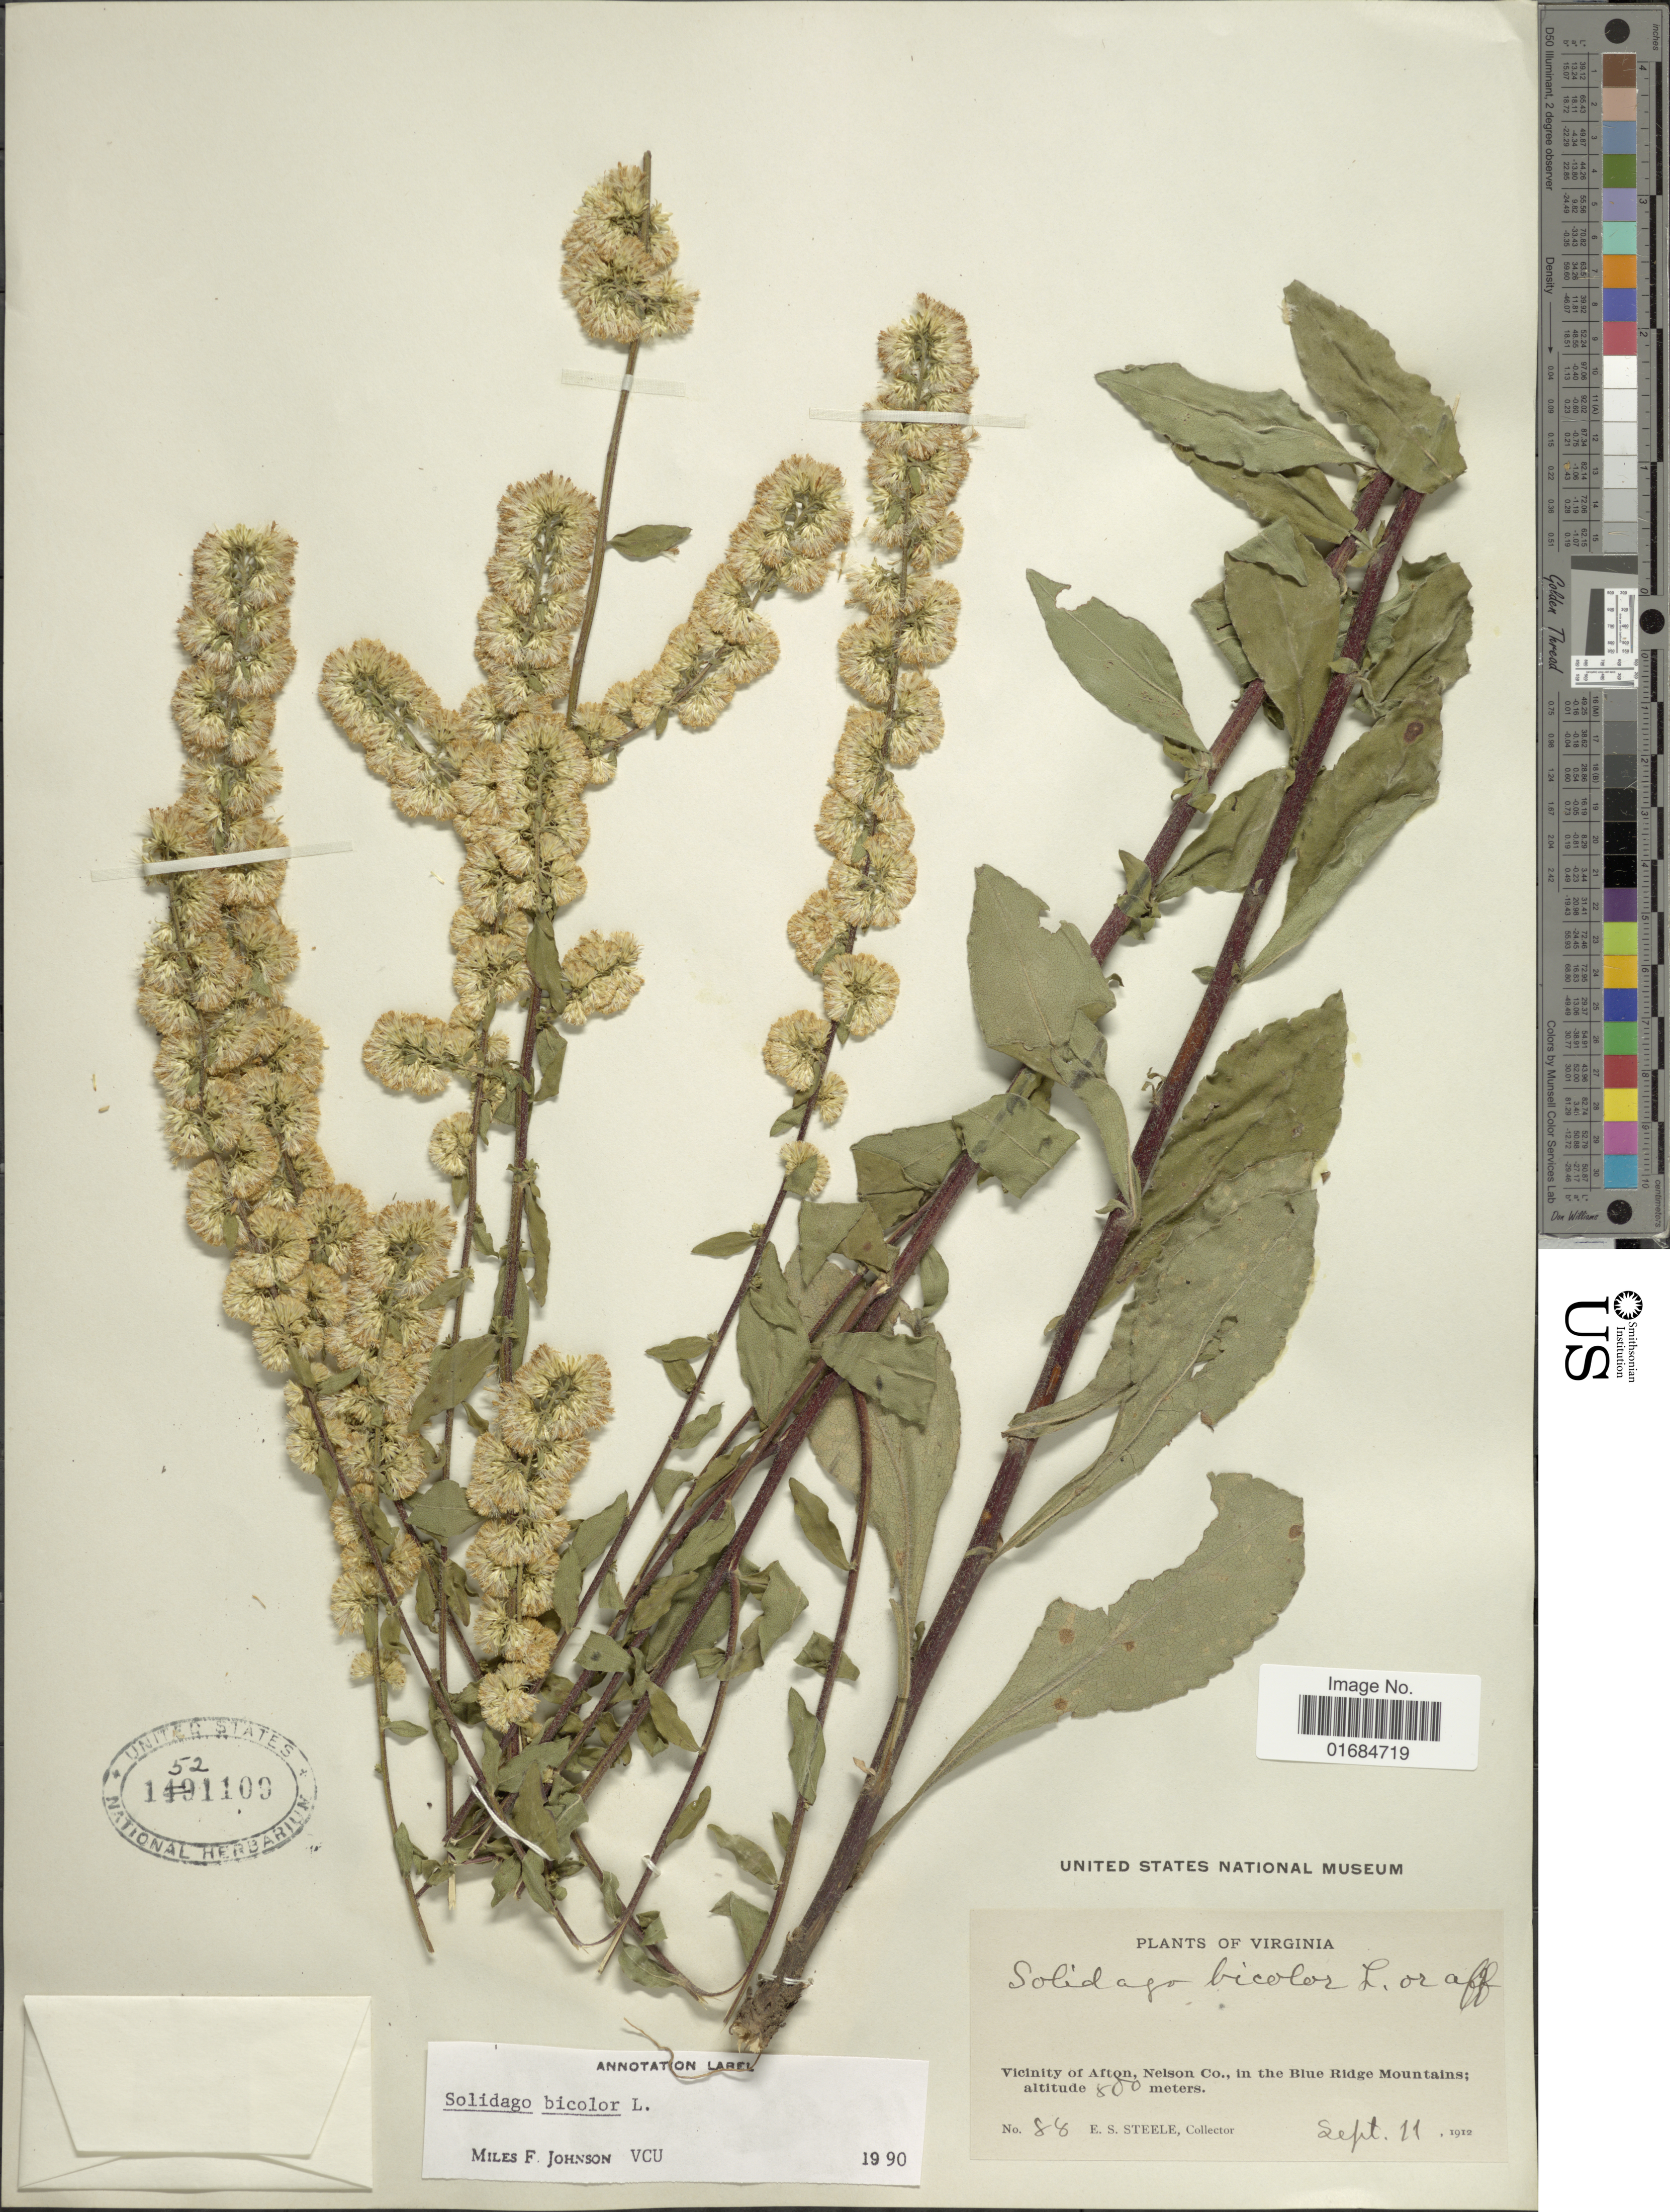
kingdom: Plantae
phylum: Tracheophyta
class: Magnoliopsida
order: Asterales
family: Asteraceae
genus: Solidago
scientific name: Solidago bicolor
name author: L.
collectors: E. Steele & E. Steele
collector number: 88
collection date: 1912-09-11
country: United States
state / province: Virginia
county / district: Nelson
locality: Vicinity of Afton, Nelson Co. in the Blue Ridge Mountains.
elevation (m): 800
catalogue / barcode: US 1521109